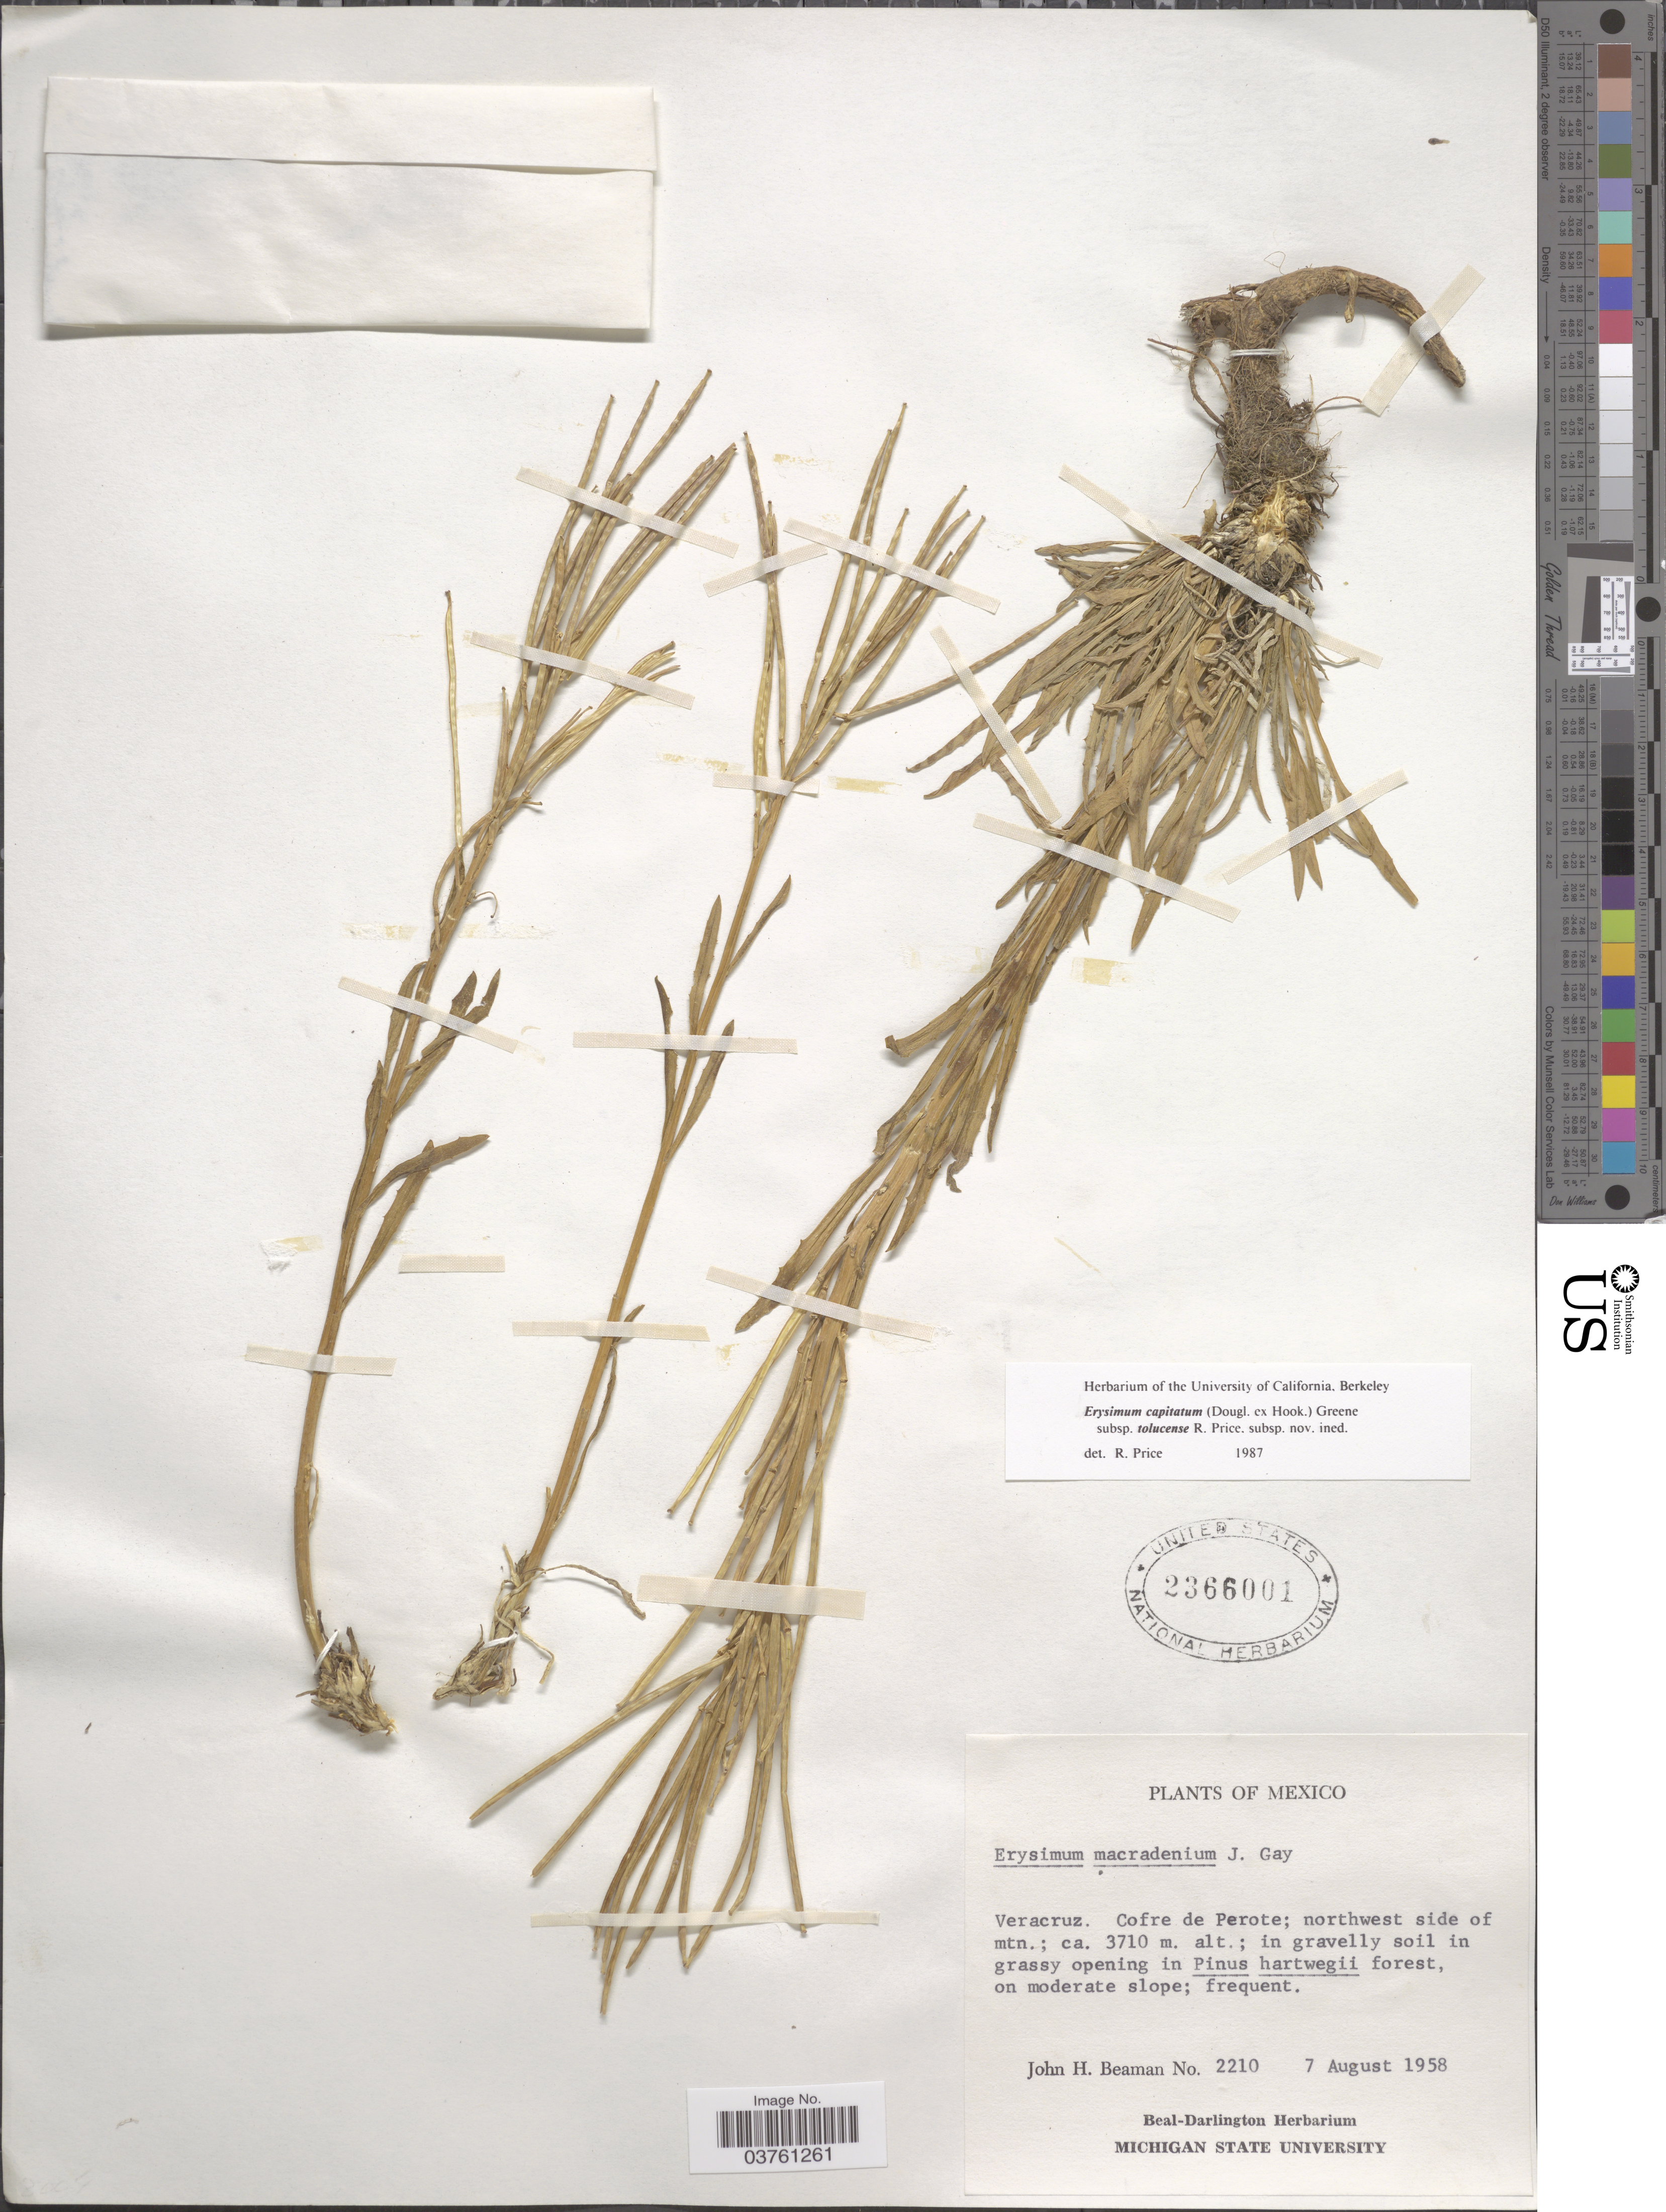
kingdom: Plantae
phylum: Tracheophyta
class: Magnoliopsida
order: Brassicales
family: Brassicaceae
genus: Erysimum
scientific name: Erysimum capitatum subsp. tolucense R.A. Price subsp. nov. ined.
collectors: J. H. Beaman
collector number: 2210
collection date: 1958-08-07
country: Mexico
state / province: Veracruz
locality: Veracruz. Cofre de Perote; northwest side of mtn.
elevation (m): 3710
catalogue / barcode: US 2366001